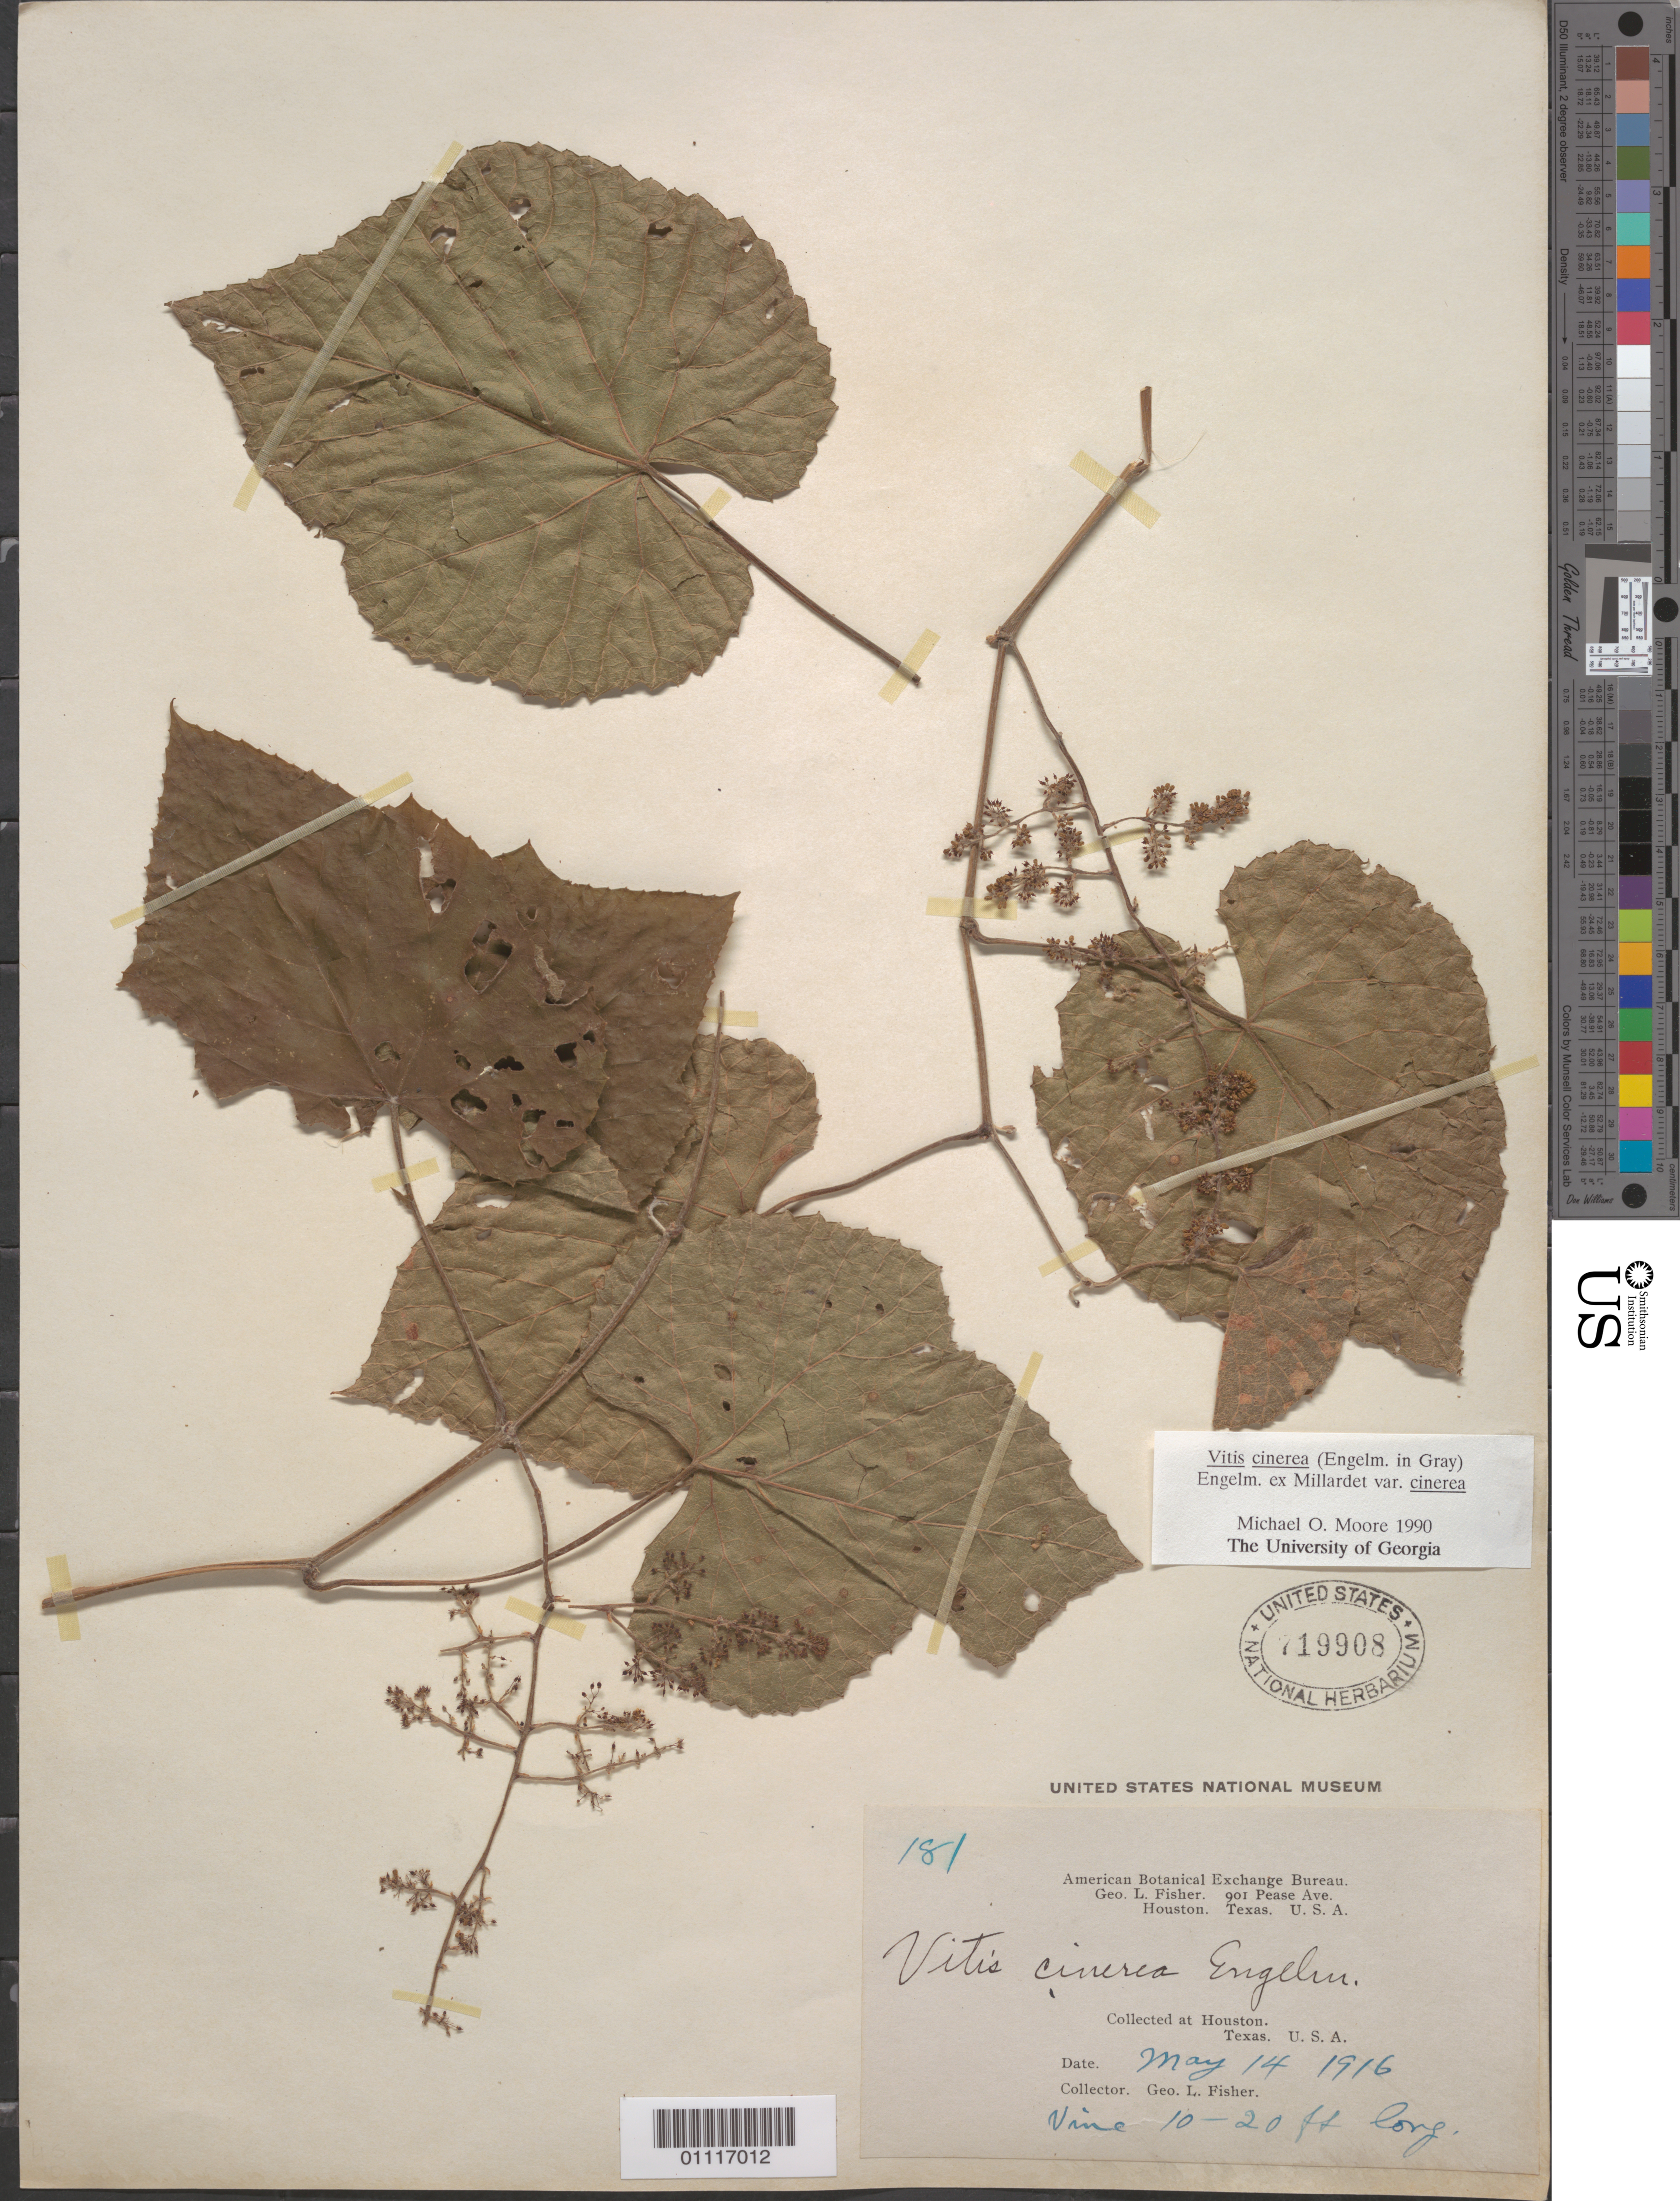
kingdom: Plantae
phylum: Tracheophyta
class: Magnoliopsida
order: Vitales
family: Vitaceae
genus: Vitis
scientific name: Vitis cinerea var. cinerea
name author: (Engelm.) Engelm. ex Millardet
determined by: Moore, M. O.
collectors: G. L. Fisher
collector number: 181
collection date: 1916-05-14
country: United States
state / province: Texas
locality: Houston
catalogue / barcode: US 719908